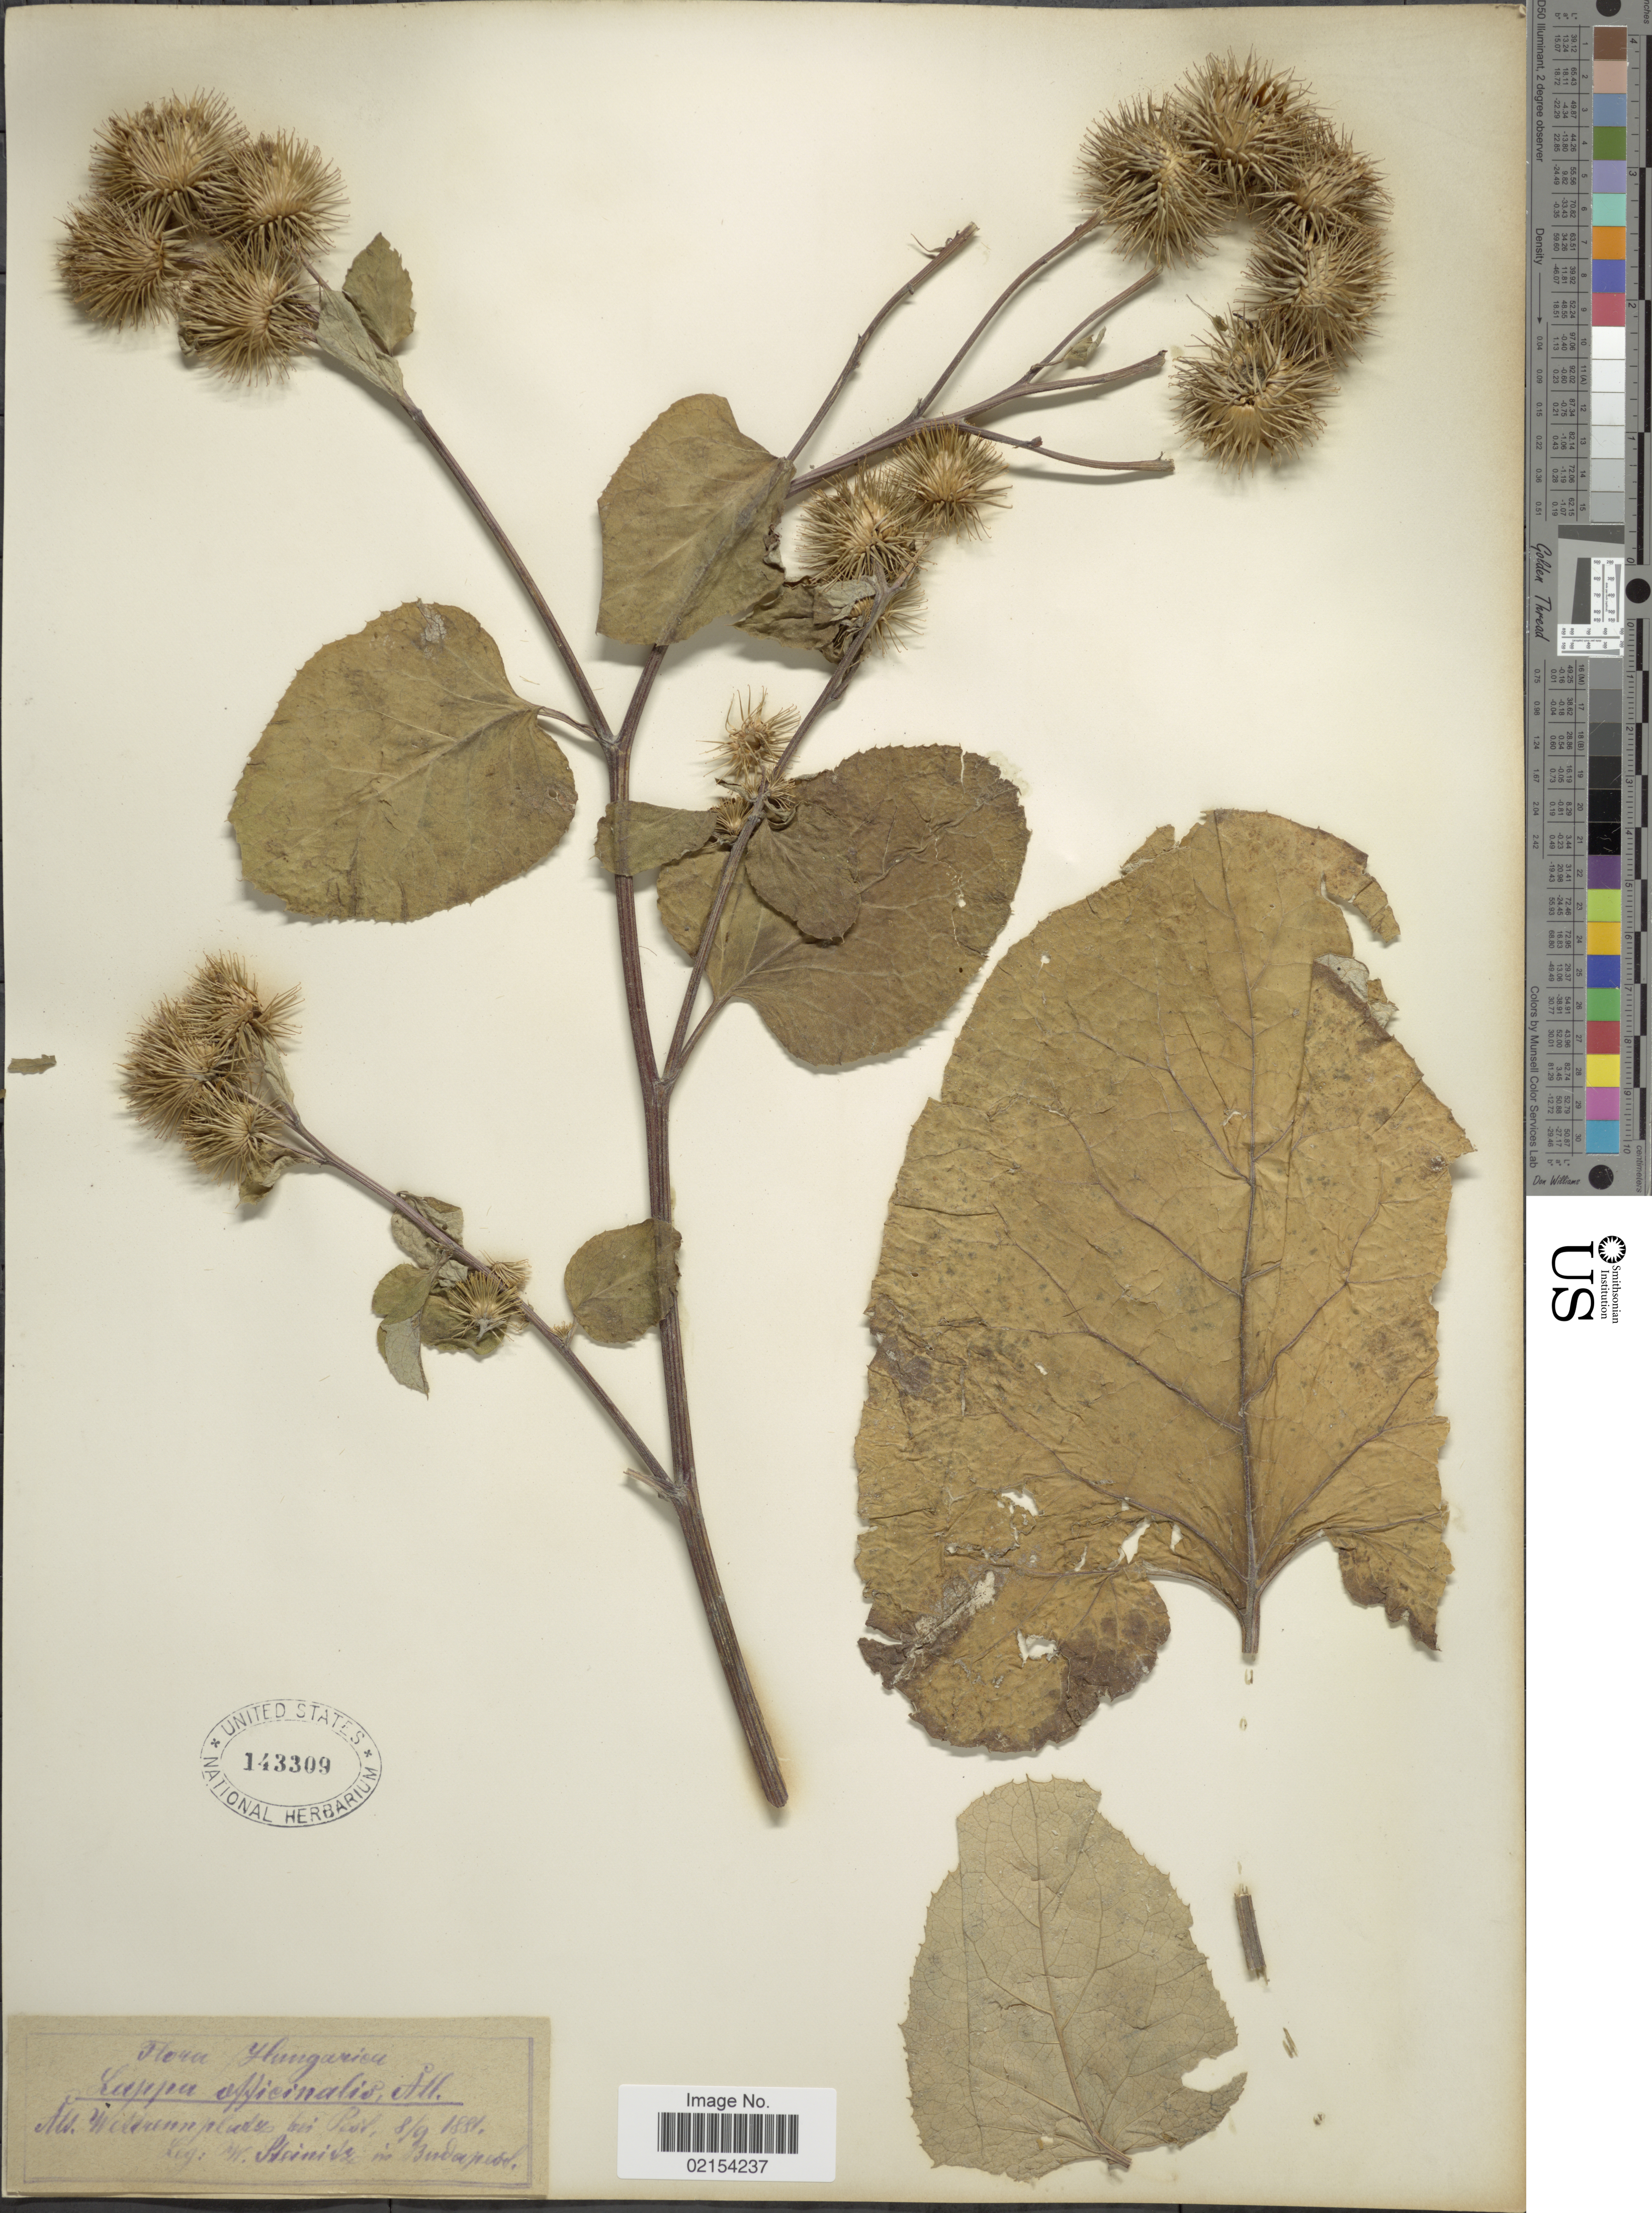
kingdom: Plantae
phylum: Tracheophyta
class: Magnoliopsida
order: Asterales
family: Asteraceae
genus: Arctium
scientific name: Arctium lappa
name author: L.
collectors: W. Steinitz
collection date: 1881-09-08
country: Hungary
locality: Ats. Wessengludse [interpreted] bei pest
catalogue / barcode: US 143309